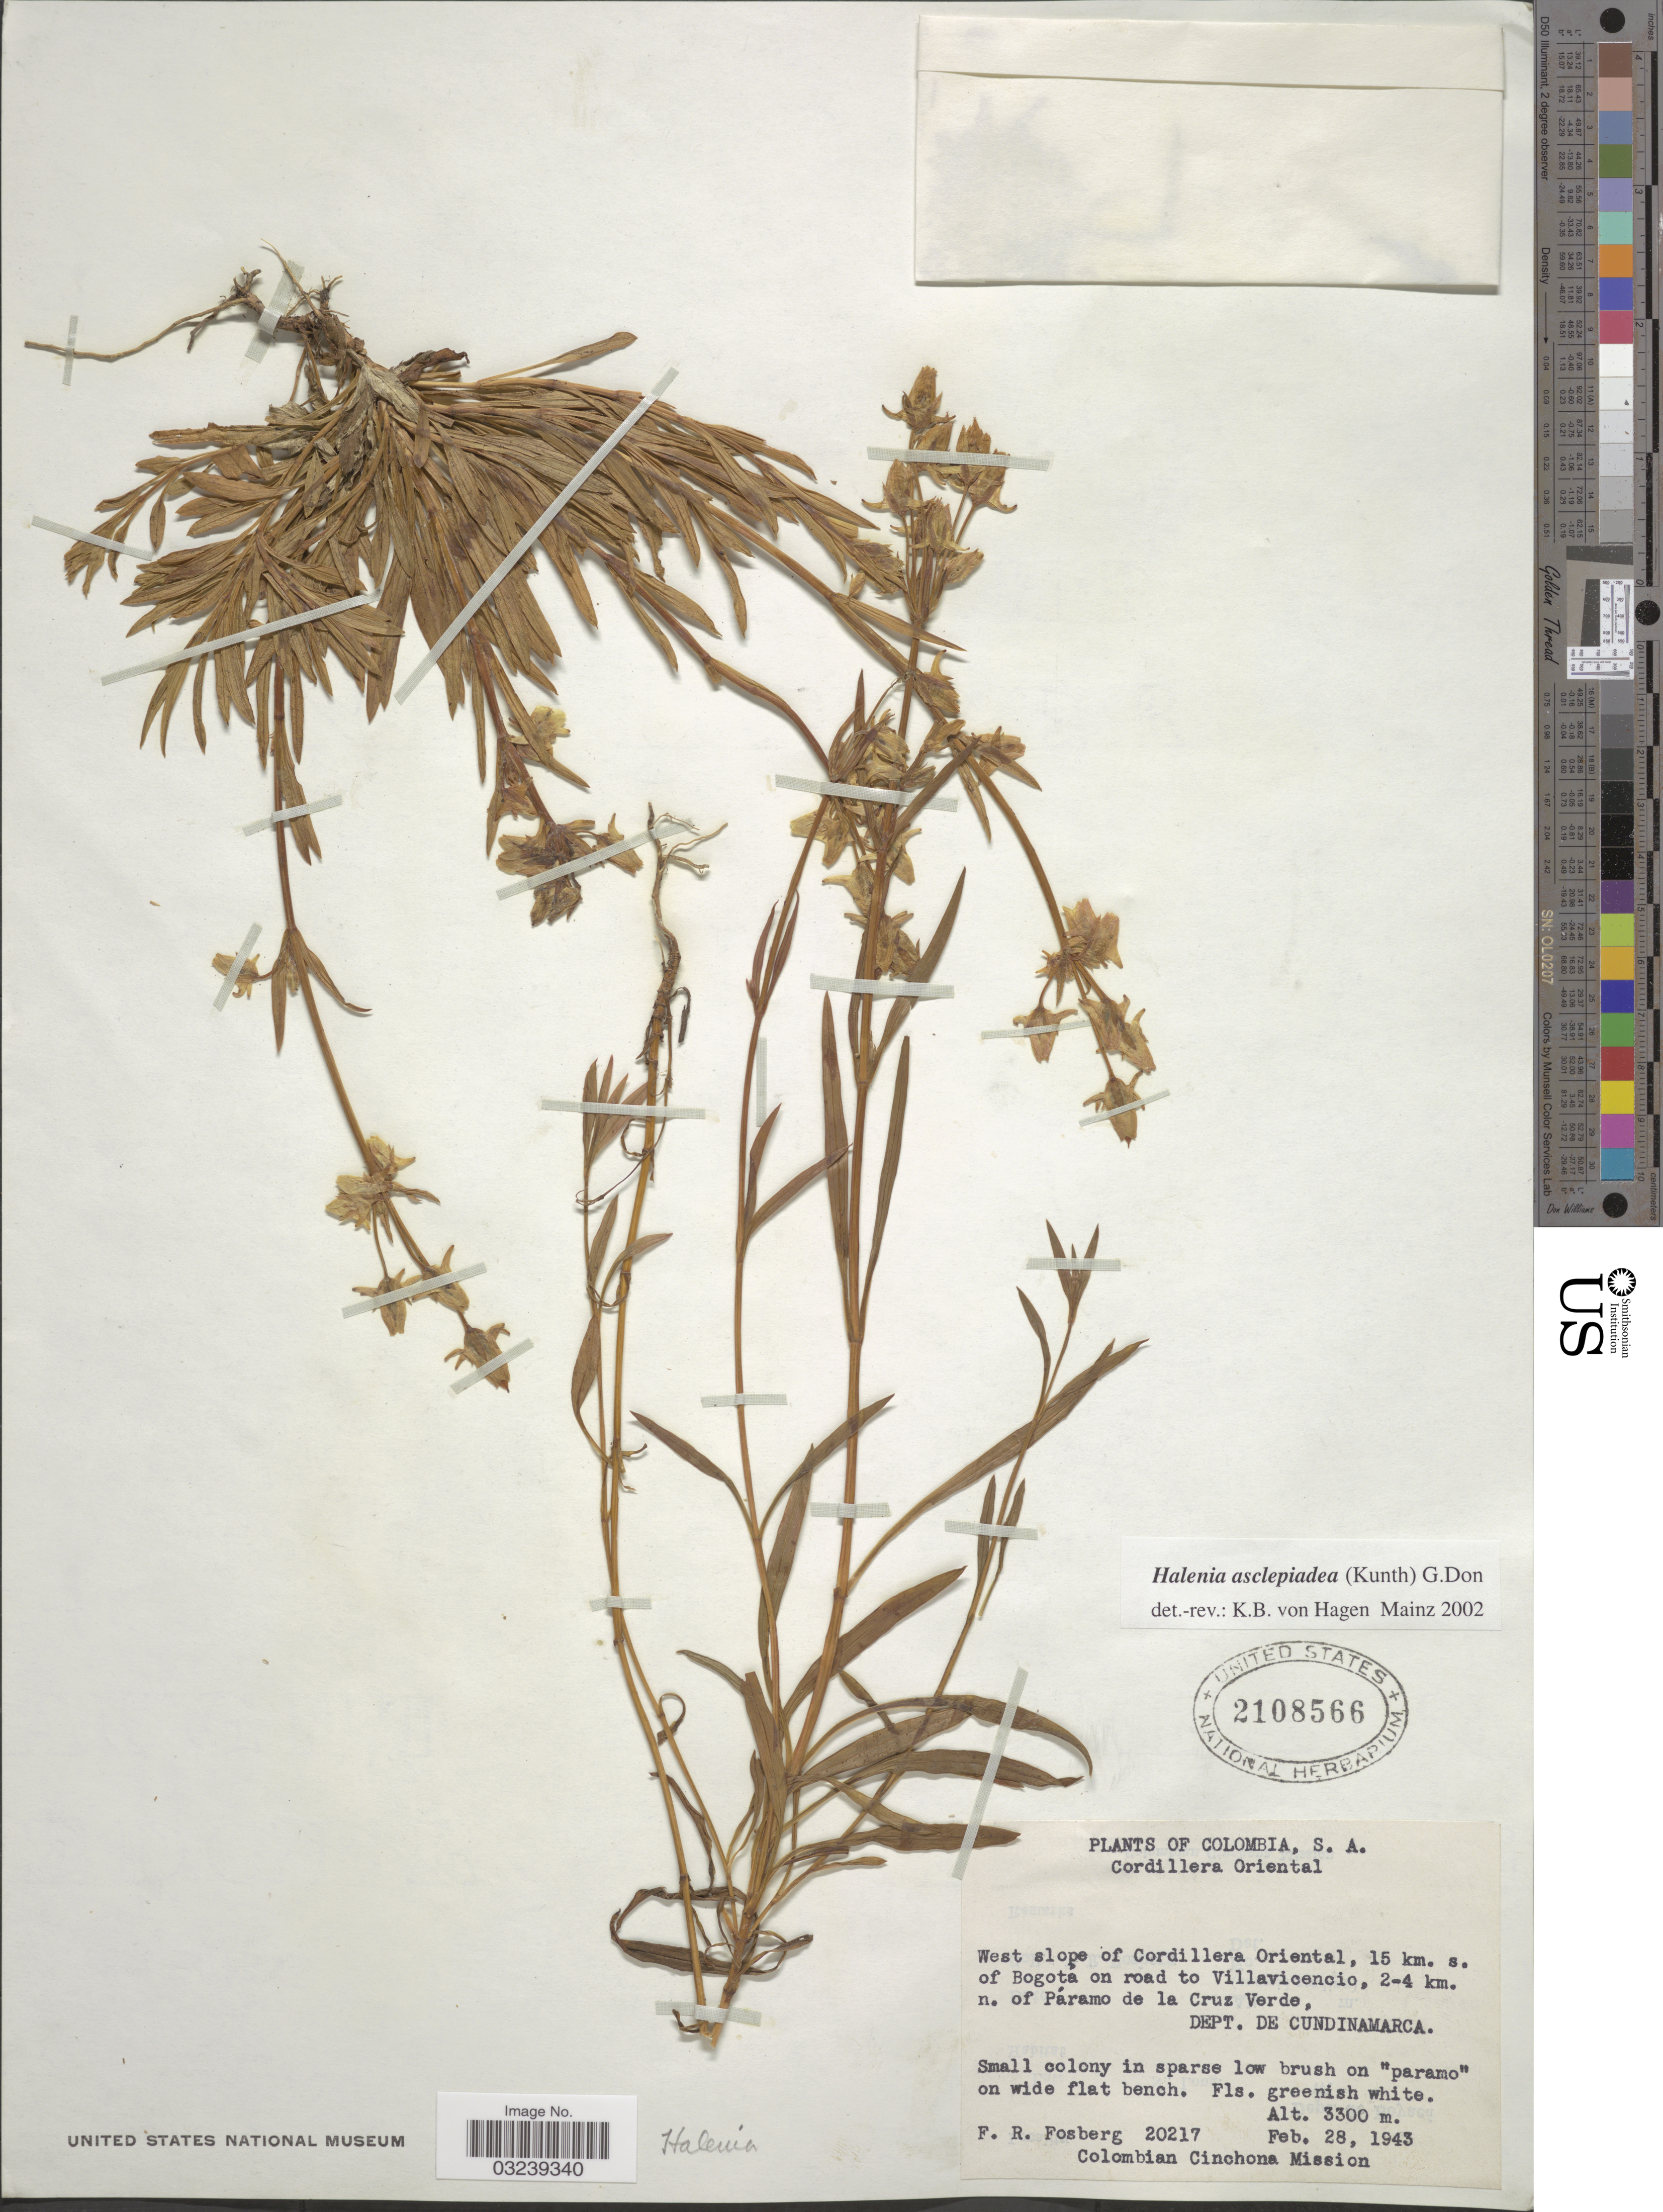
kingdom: Plantae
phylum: Tracheophyta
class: Magnoliopsida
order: Gentianales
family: Gentianaceae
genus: Halenia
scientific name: Halenia asclepiadea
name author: (Kunth) G. Don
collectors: F. R. Fosberg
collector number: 20217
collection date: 1943-02-28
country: Colombia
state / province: Cundinamarca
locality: Cordillera Oriental. West slope of Cordillera Oriental, 15 km. s. of Bogota on road to Villavicencio, 2-4 km. n. of Páramo de la Cruz Verde, Dept. de Cundinamarca.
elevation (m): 3300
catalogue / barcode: US 2108566